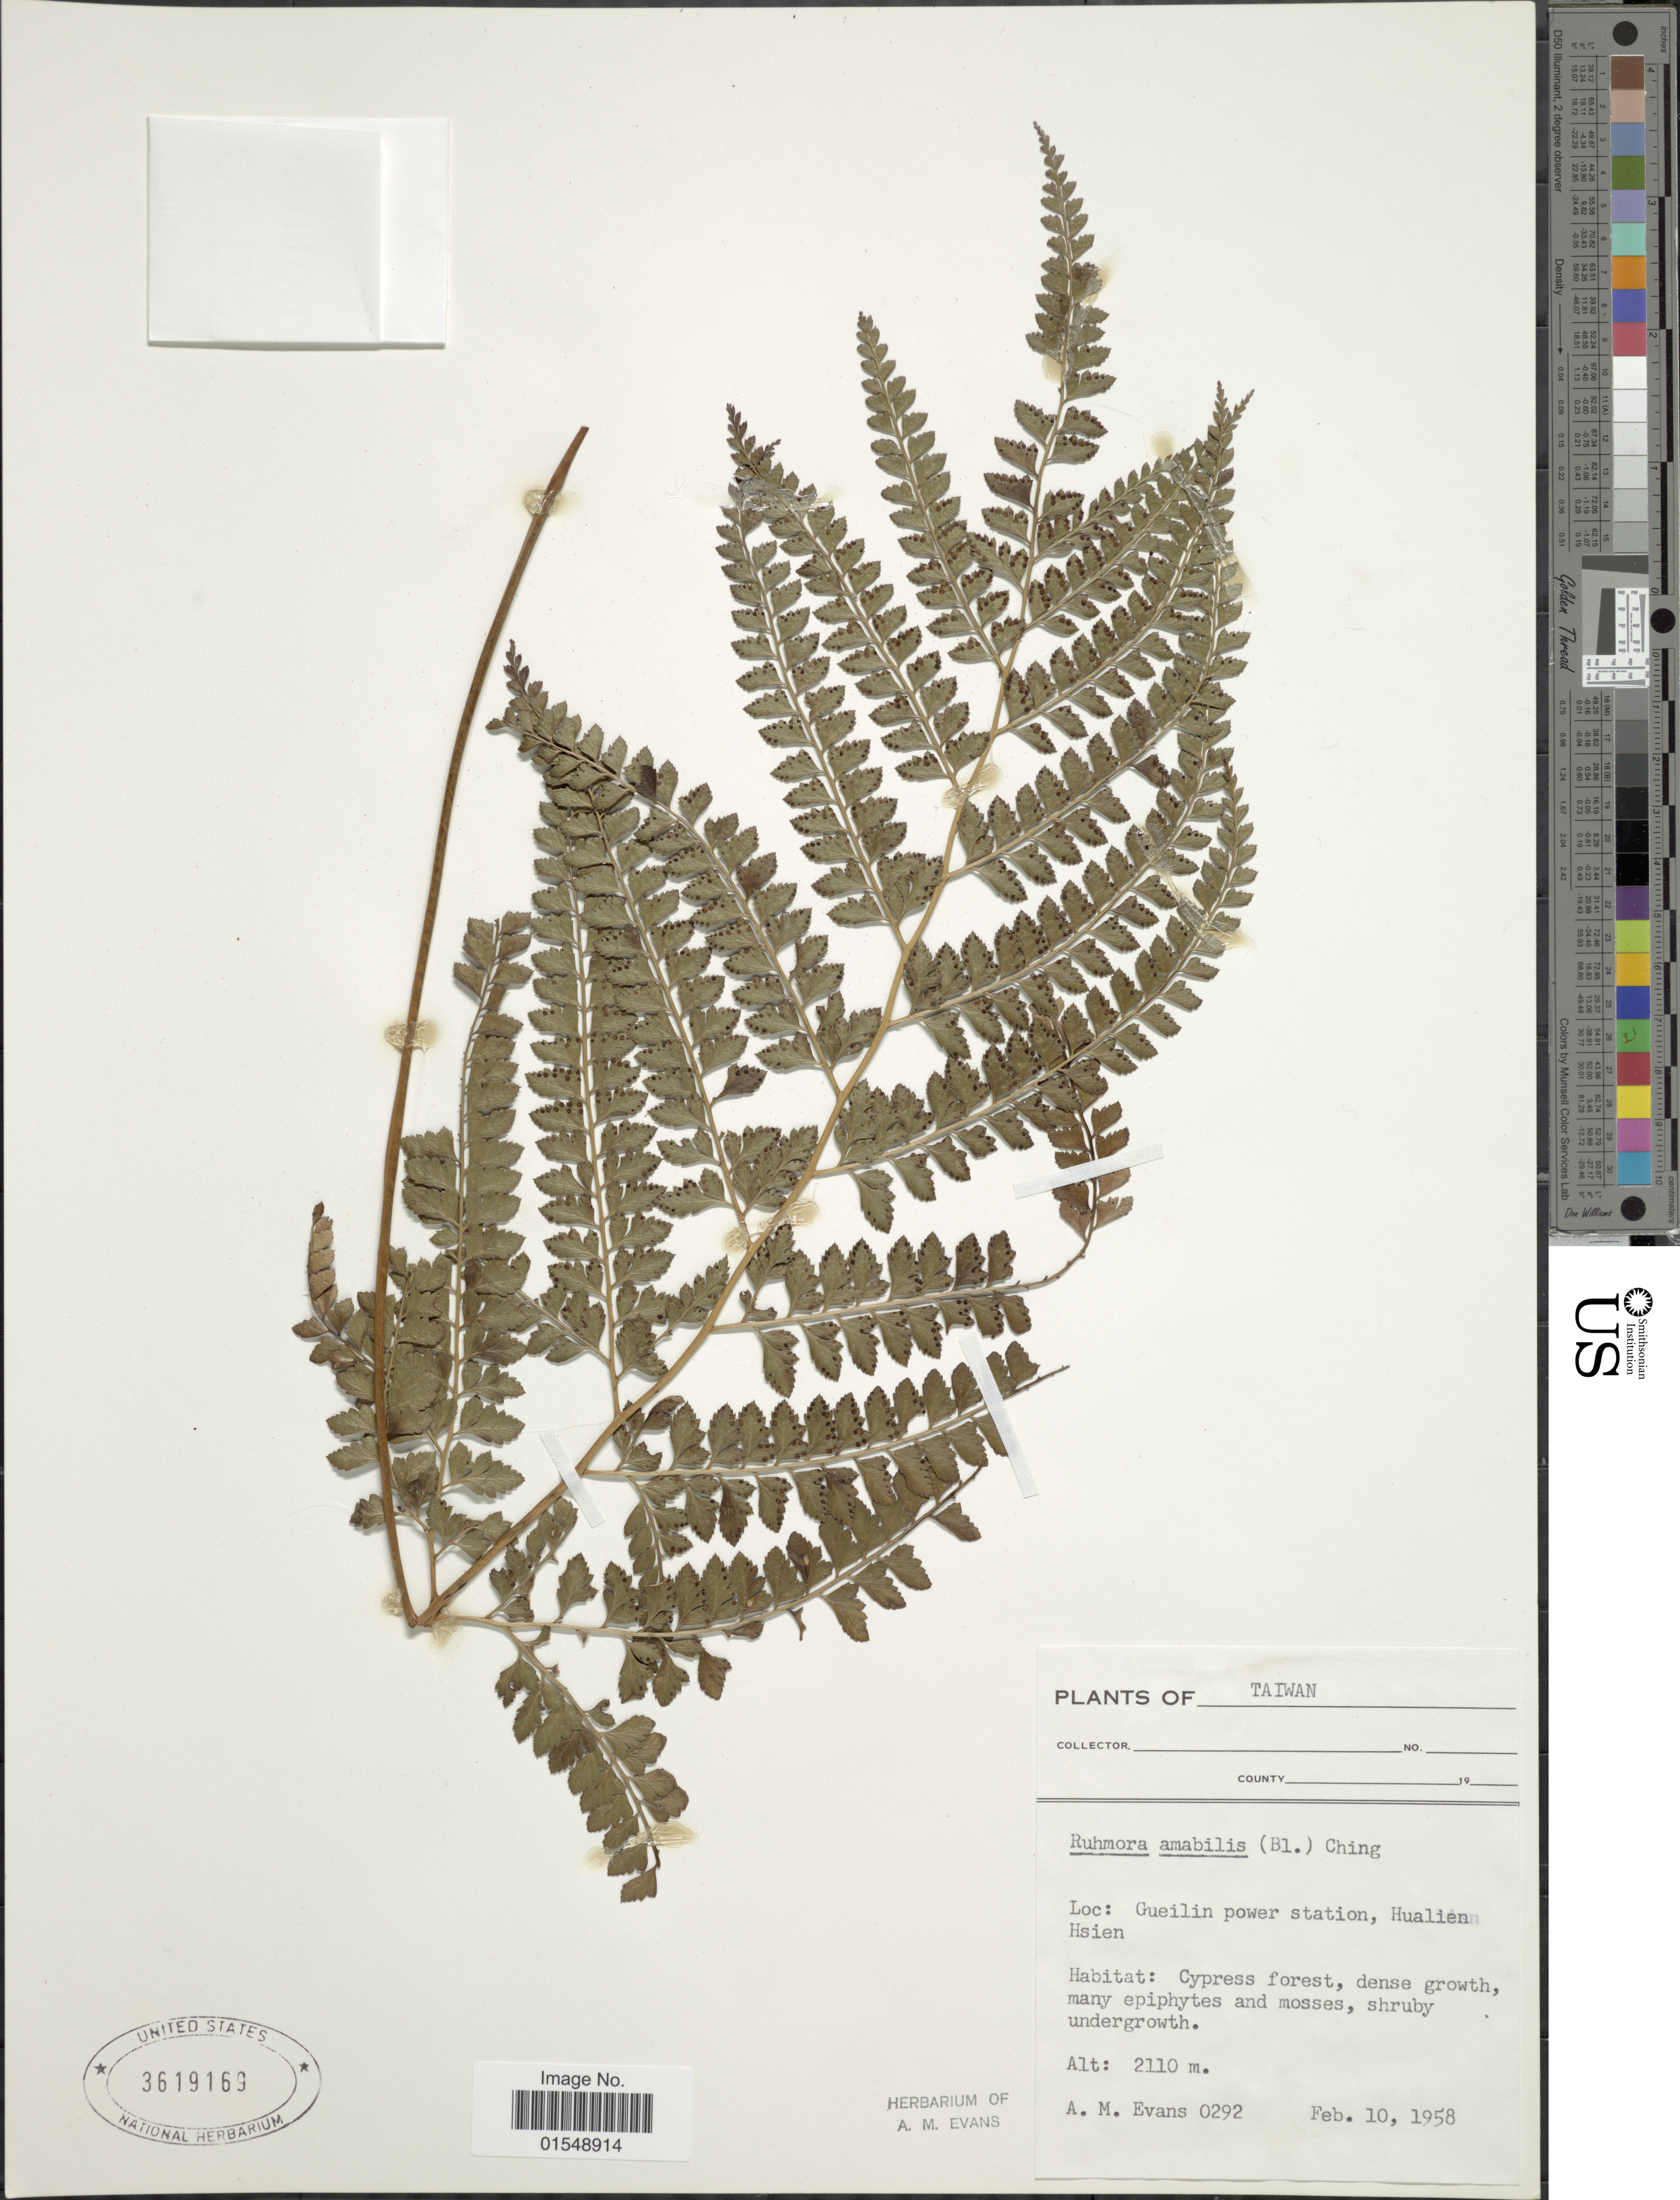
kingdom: Plantae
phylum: Tracheophyta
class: Polypodiopsida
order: Polypodiales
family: Dryopteridaceae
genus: Arachniodes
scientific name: Arachniodes amabilis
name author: (Blume) Tindale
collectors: A. M. Evans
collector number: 0292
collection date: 1958-02-10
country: Taiwan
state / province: Hualien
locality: Taiwan, Guelin power station, Hualien Hsien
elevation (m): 2110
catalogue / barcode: US 3619169